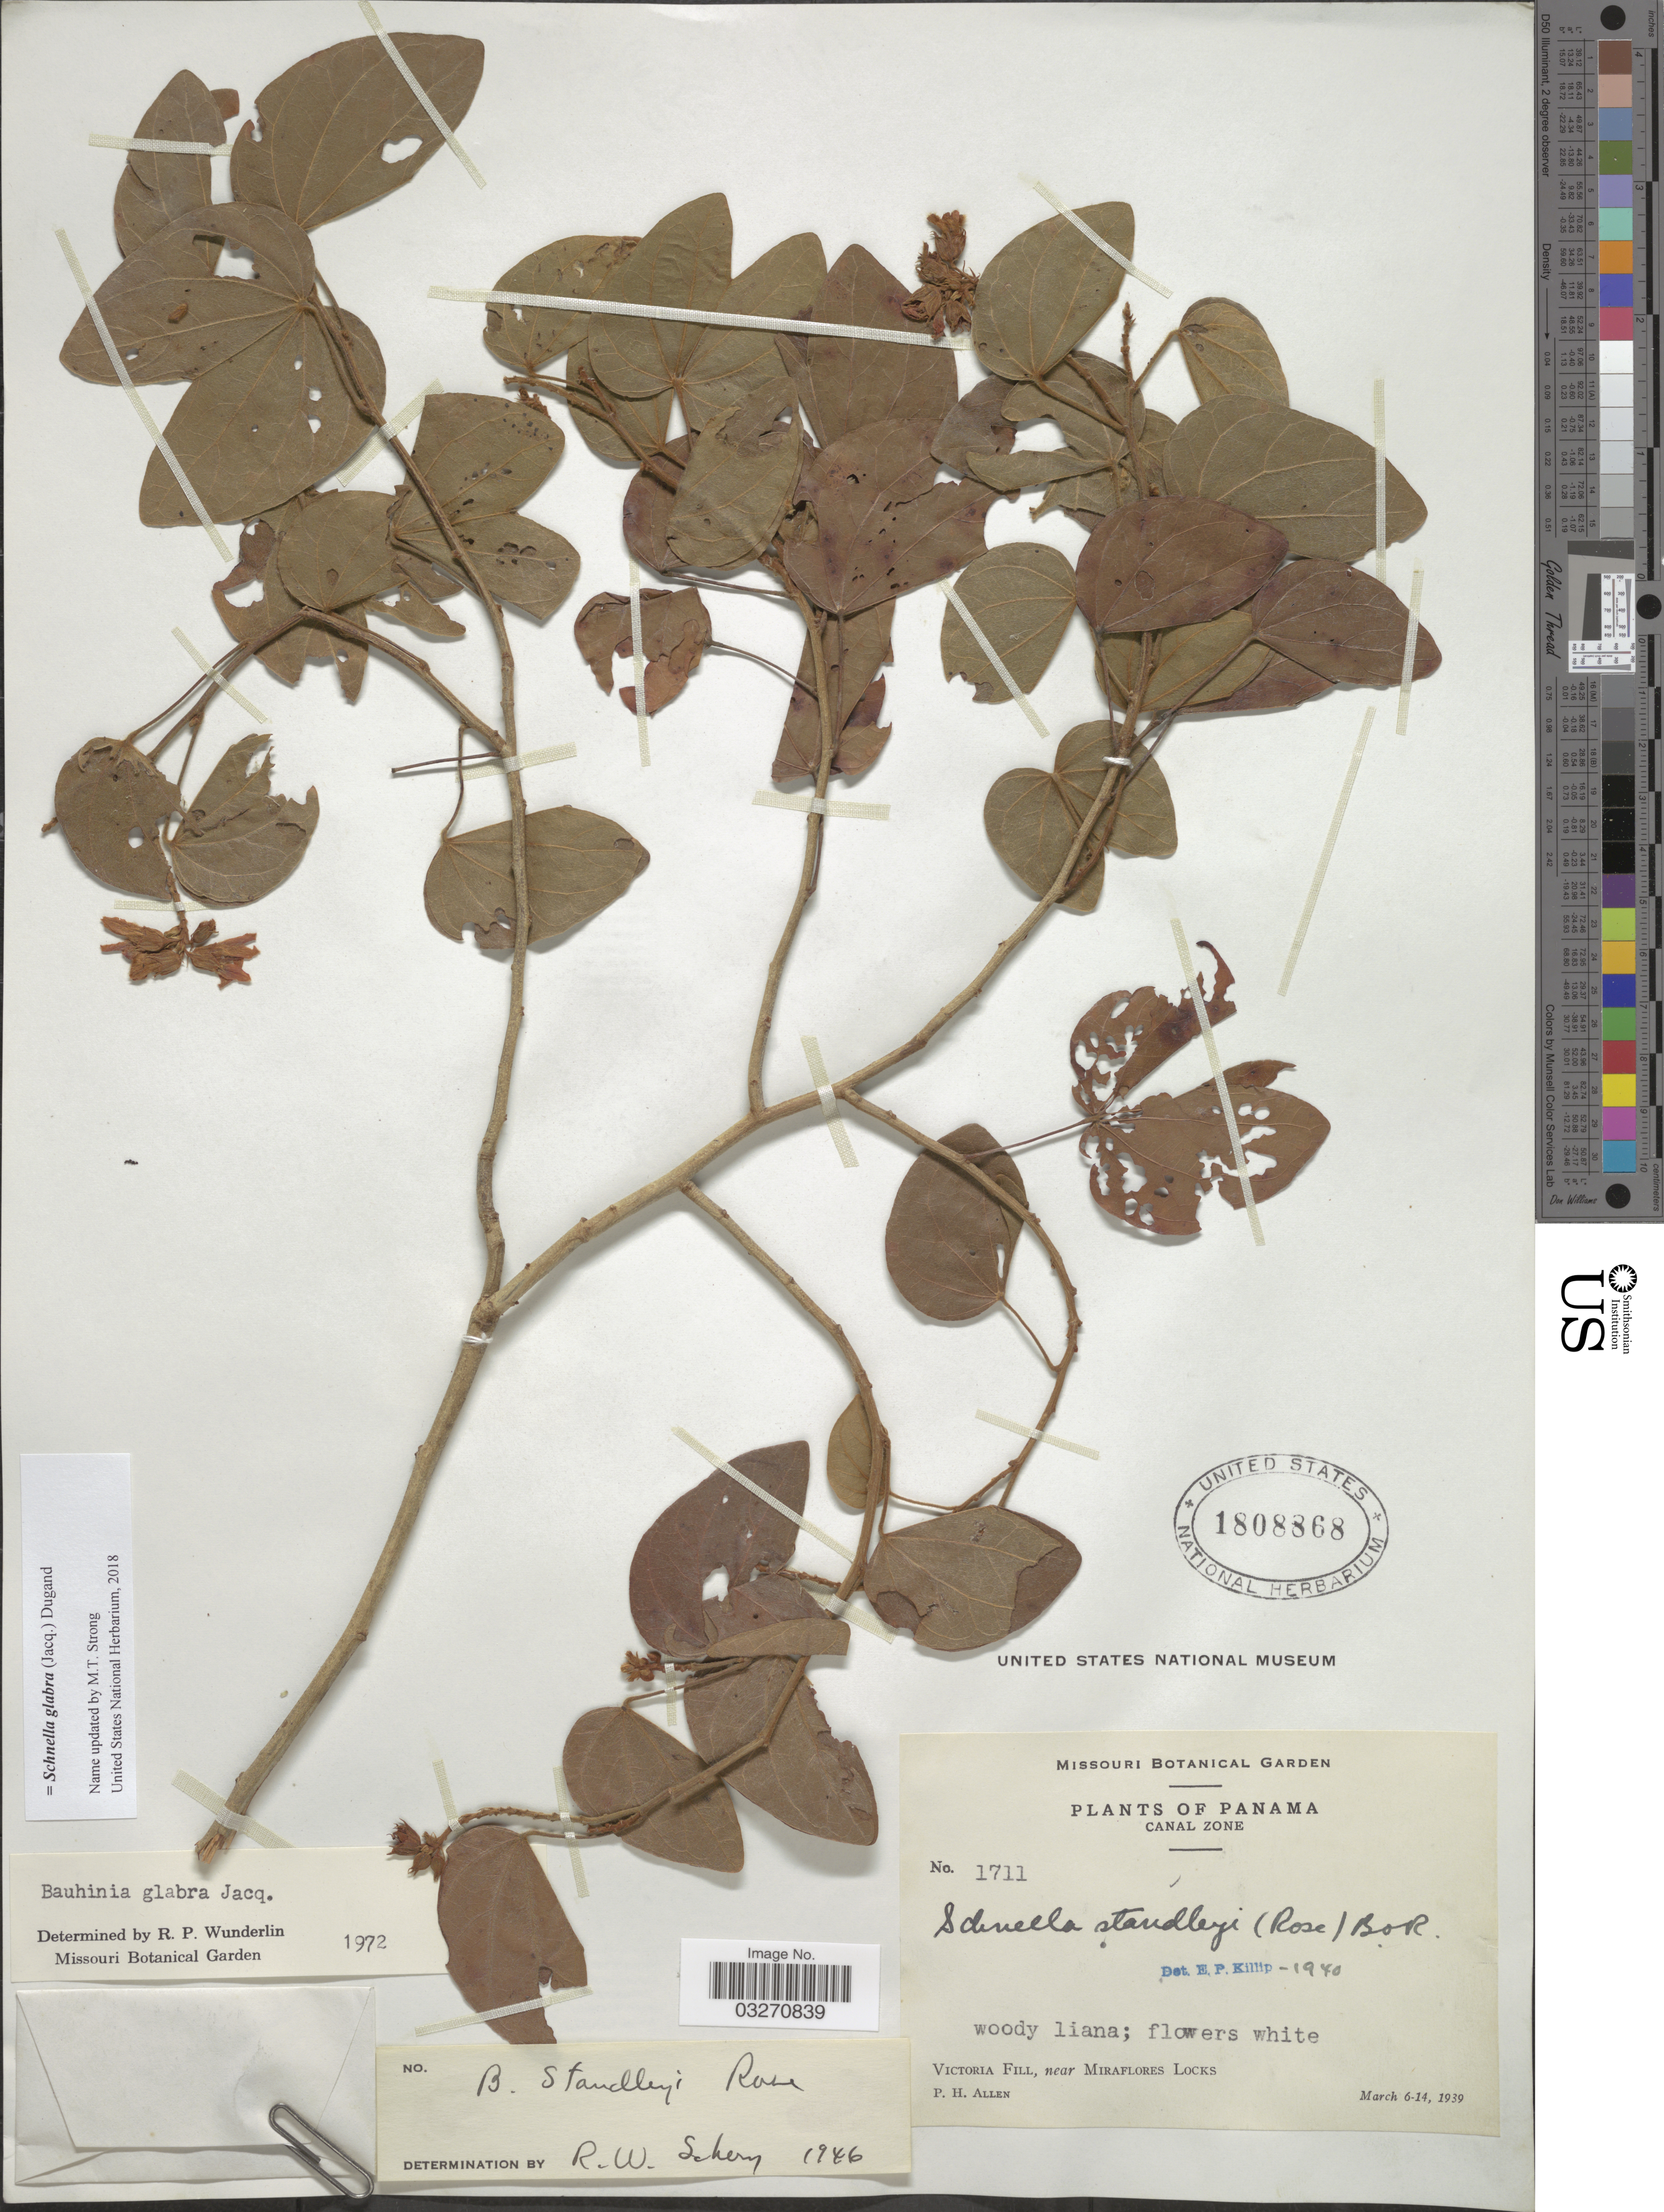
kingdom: Plantae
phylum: Tracheophyta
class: Magnoliopsida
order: Fabales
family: Fabaceae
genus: Schnella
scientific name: Schnella glabra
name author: (Jacq.) Dugand G.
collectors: P. H. Allen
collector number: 1711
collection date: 1939-03-06/1939-03-14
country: Panama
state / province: Panamá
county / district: Canal Zone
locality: Canal Zone. Victoria Fill, near Miraflores Locks.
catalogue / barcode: US 1808868